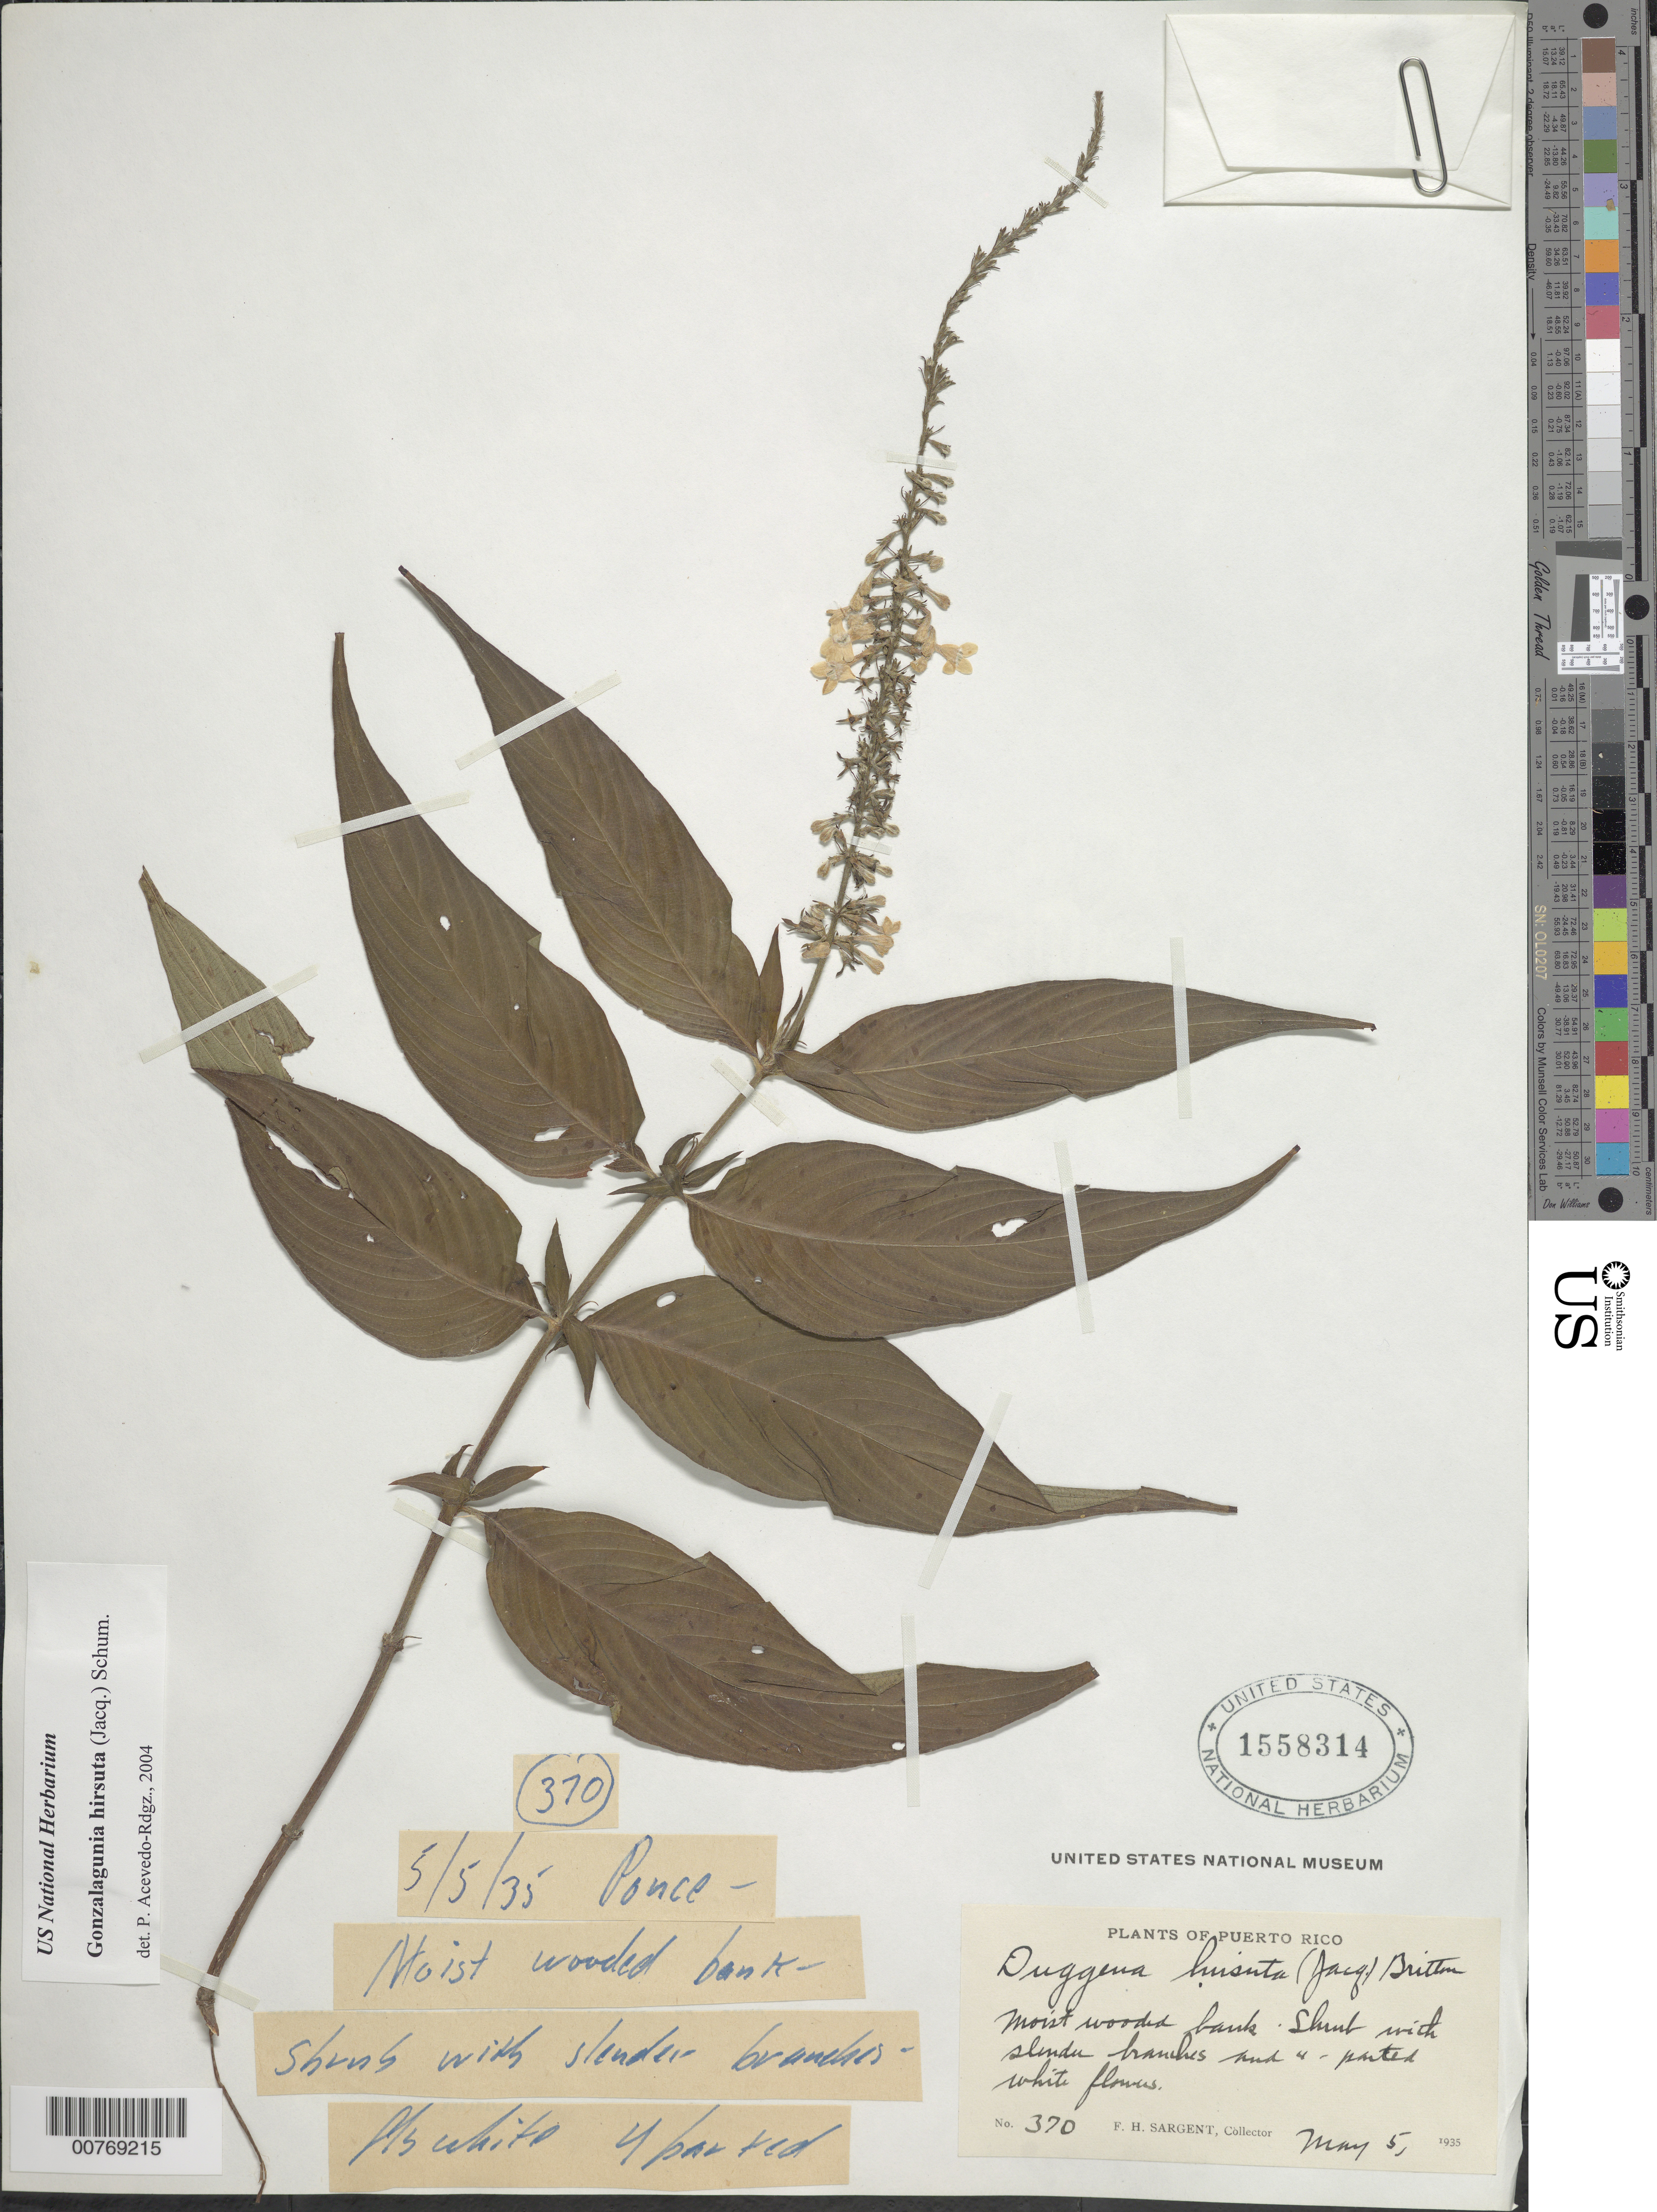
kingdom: Plantae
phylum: Tracheophyta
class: Magnoliopsida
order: Gentianales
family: Rubiaceae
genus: Gonzalagunia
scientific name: Gonzalagunia hirsuta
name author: (Jacq.) K. Schum.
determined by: Acevedo-Rodríguez, P., (BOT), Smithsonian Institution - National Museum of Natural History (UNITED STATES)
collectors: F. H. Sargent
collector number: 370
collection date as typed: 05 May 1935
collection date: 1935-05-05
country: Puerto Rico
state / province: Ponce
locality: Ponce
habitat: Moist wooded bank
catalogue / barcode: US 1558314